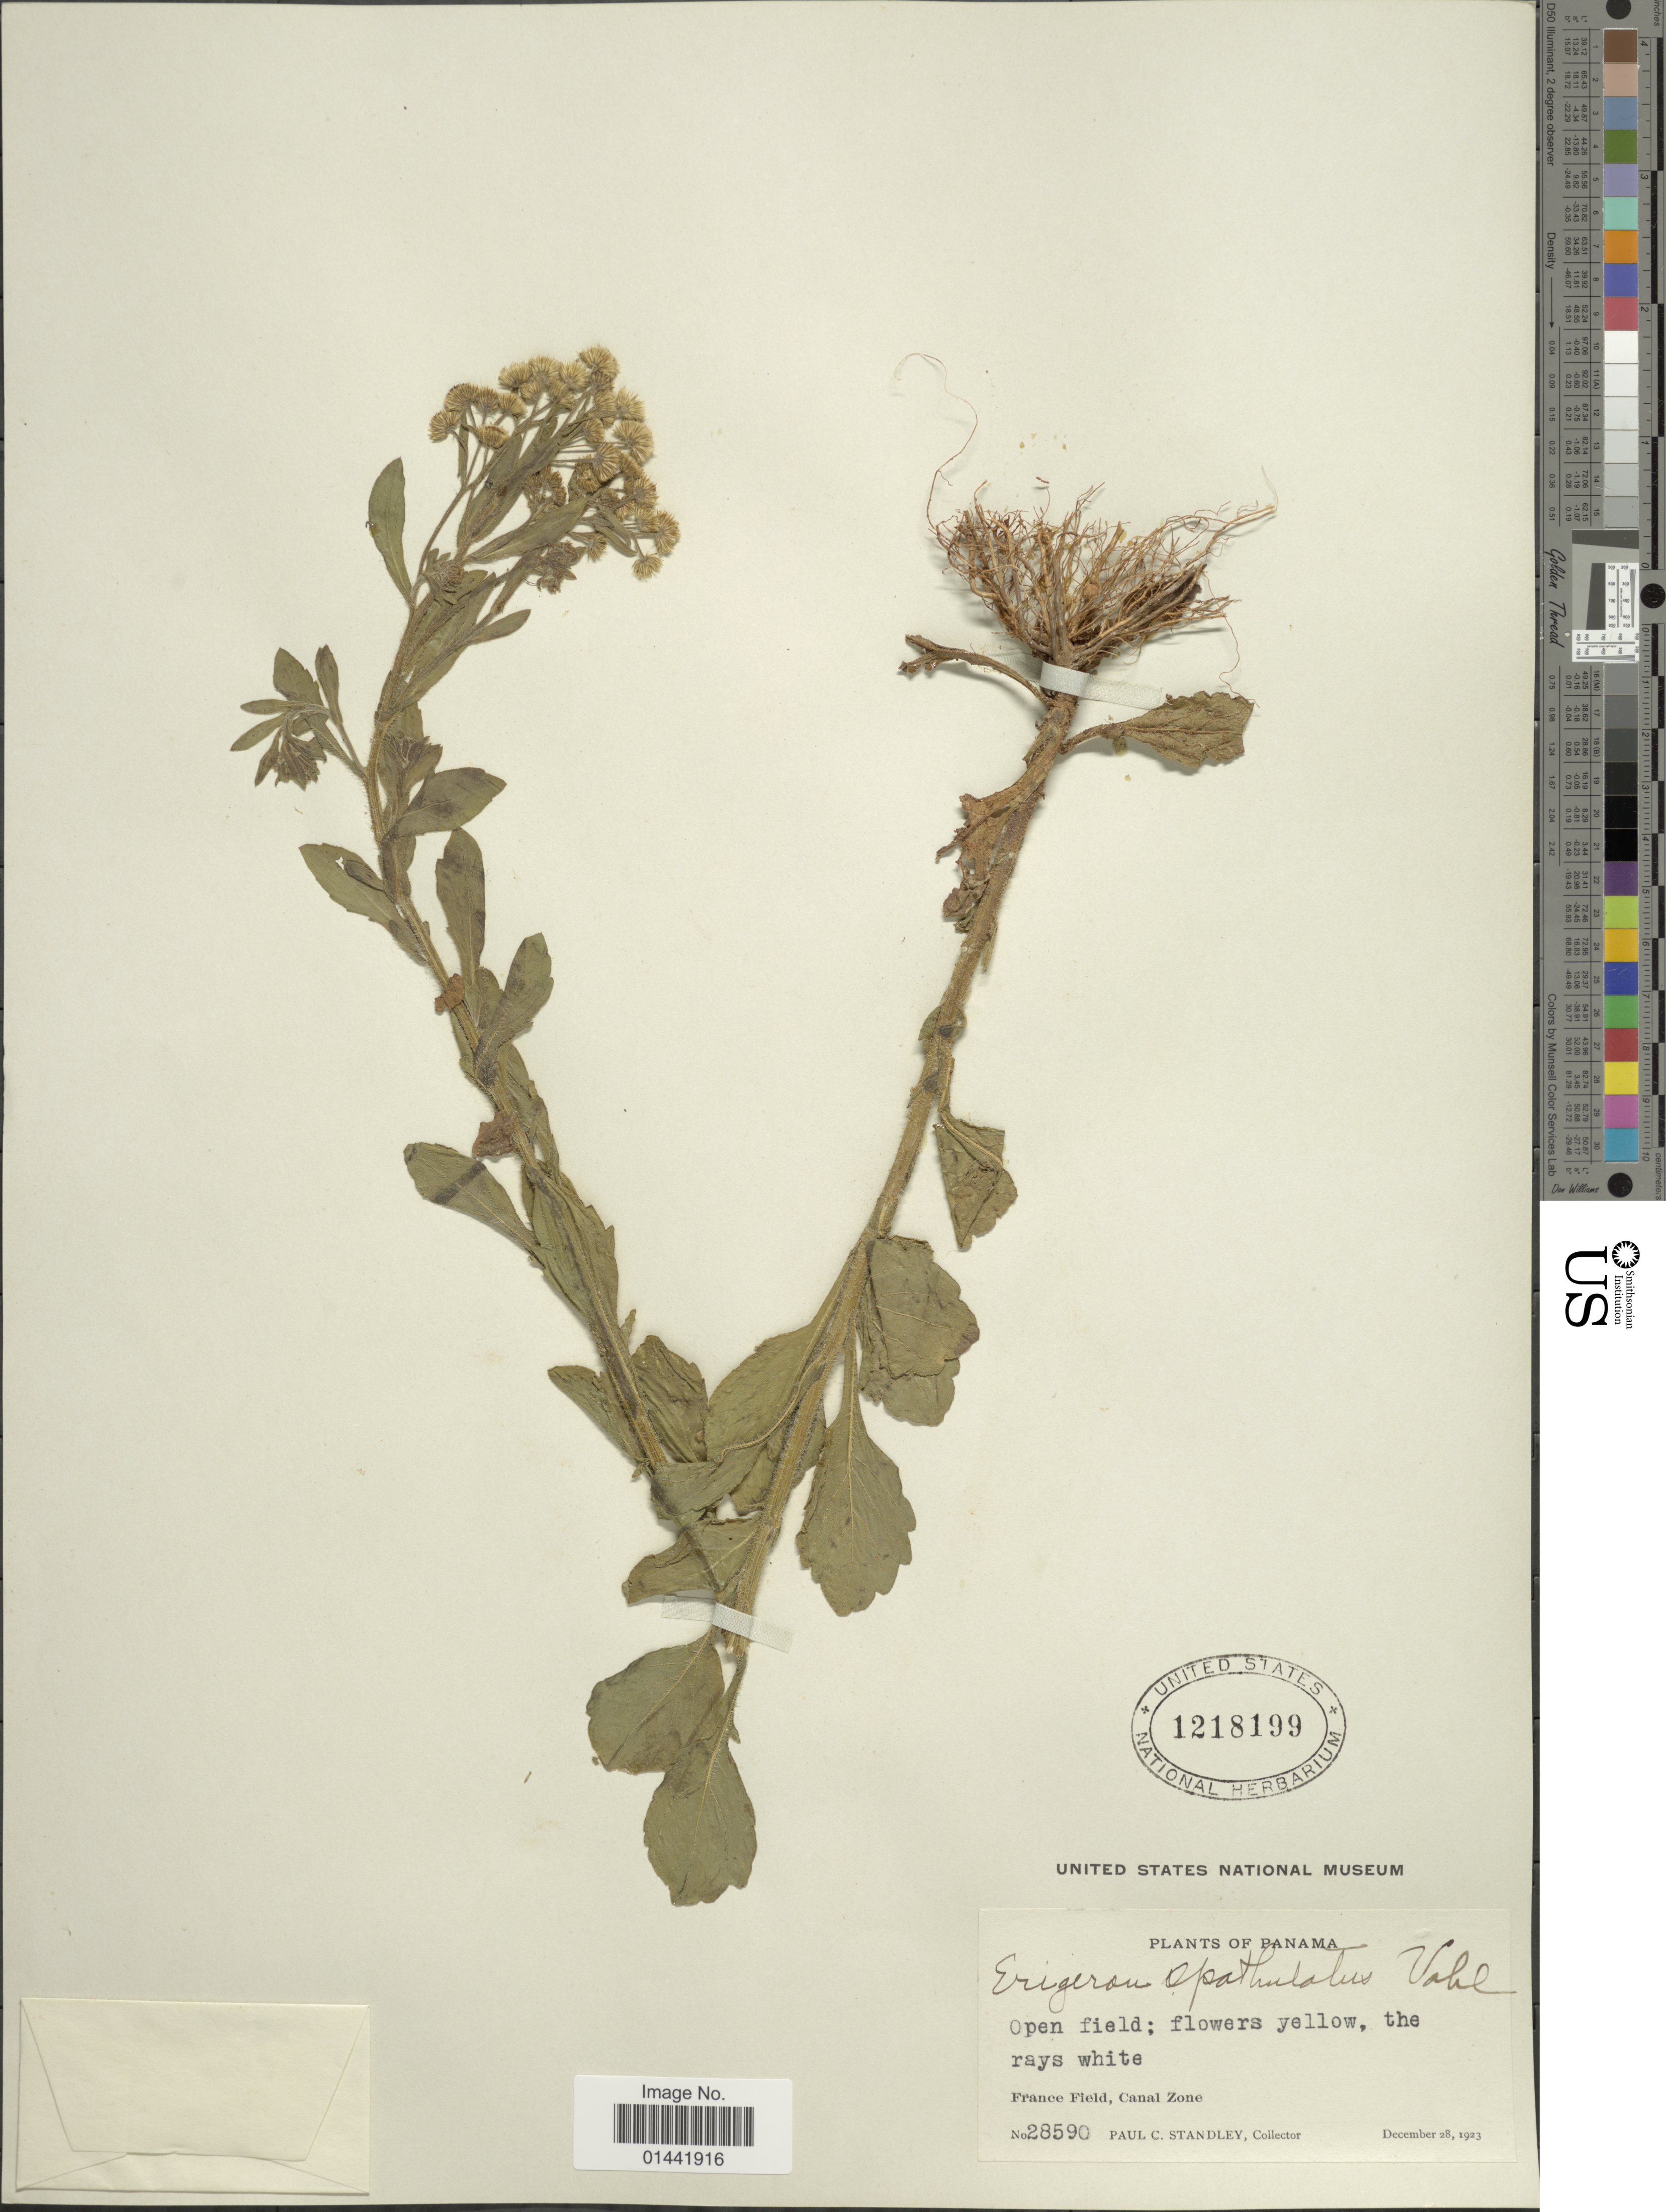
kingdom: Plantae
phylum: Tracheophyta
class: Magnoliopsida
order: Asterales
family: Asteraceae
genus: Erigeron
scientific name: Erigeron spathulatus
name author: Vahl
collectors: P. C. Standley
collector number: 28590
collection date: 1923-12-28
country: Panama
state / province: Colón / Panamá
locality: Open field, France Field, Canal Zone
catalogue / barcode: US 1218199